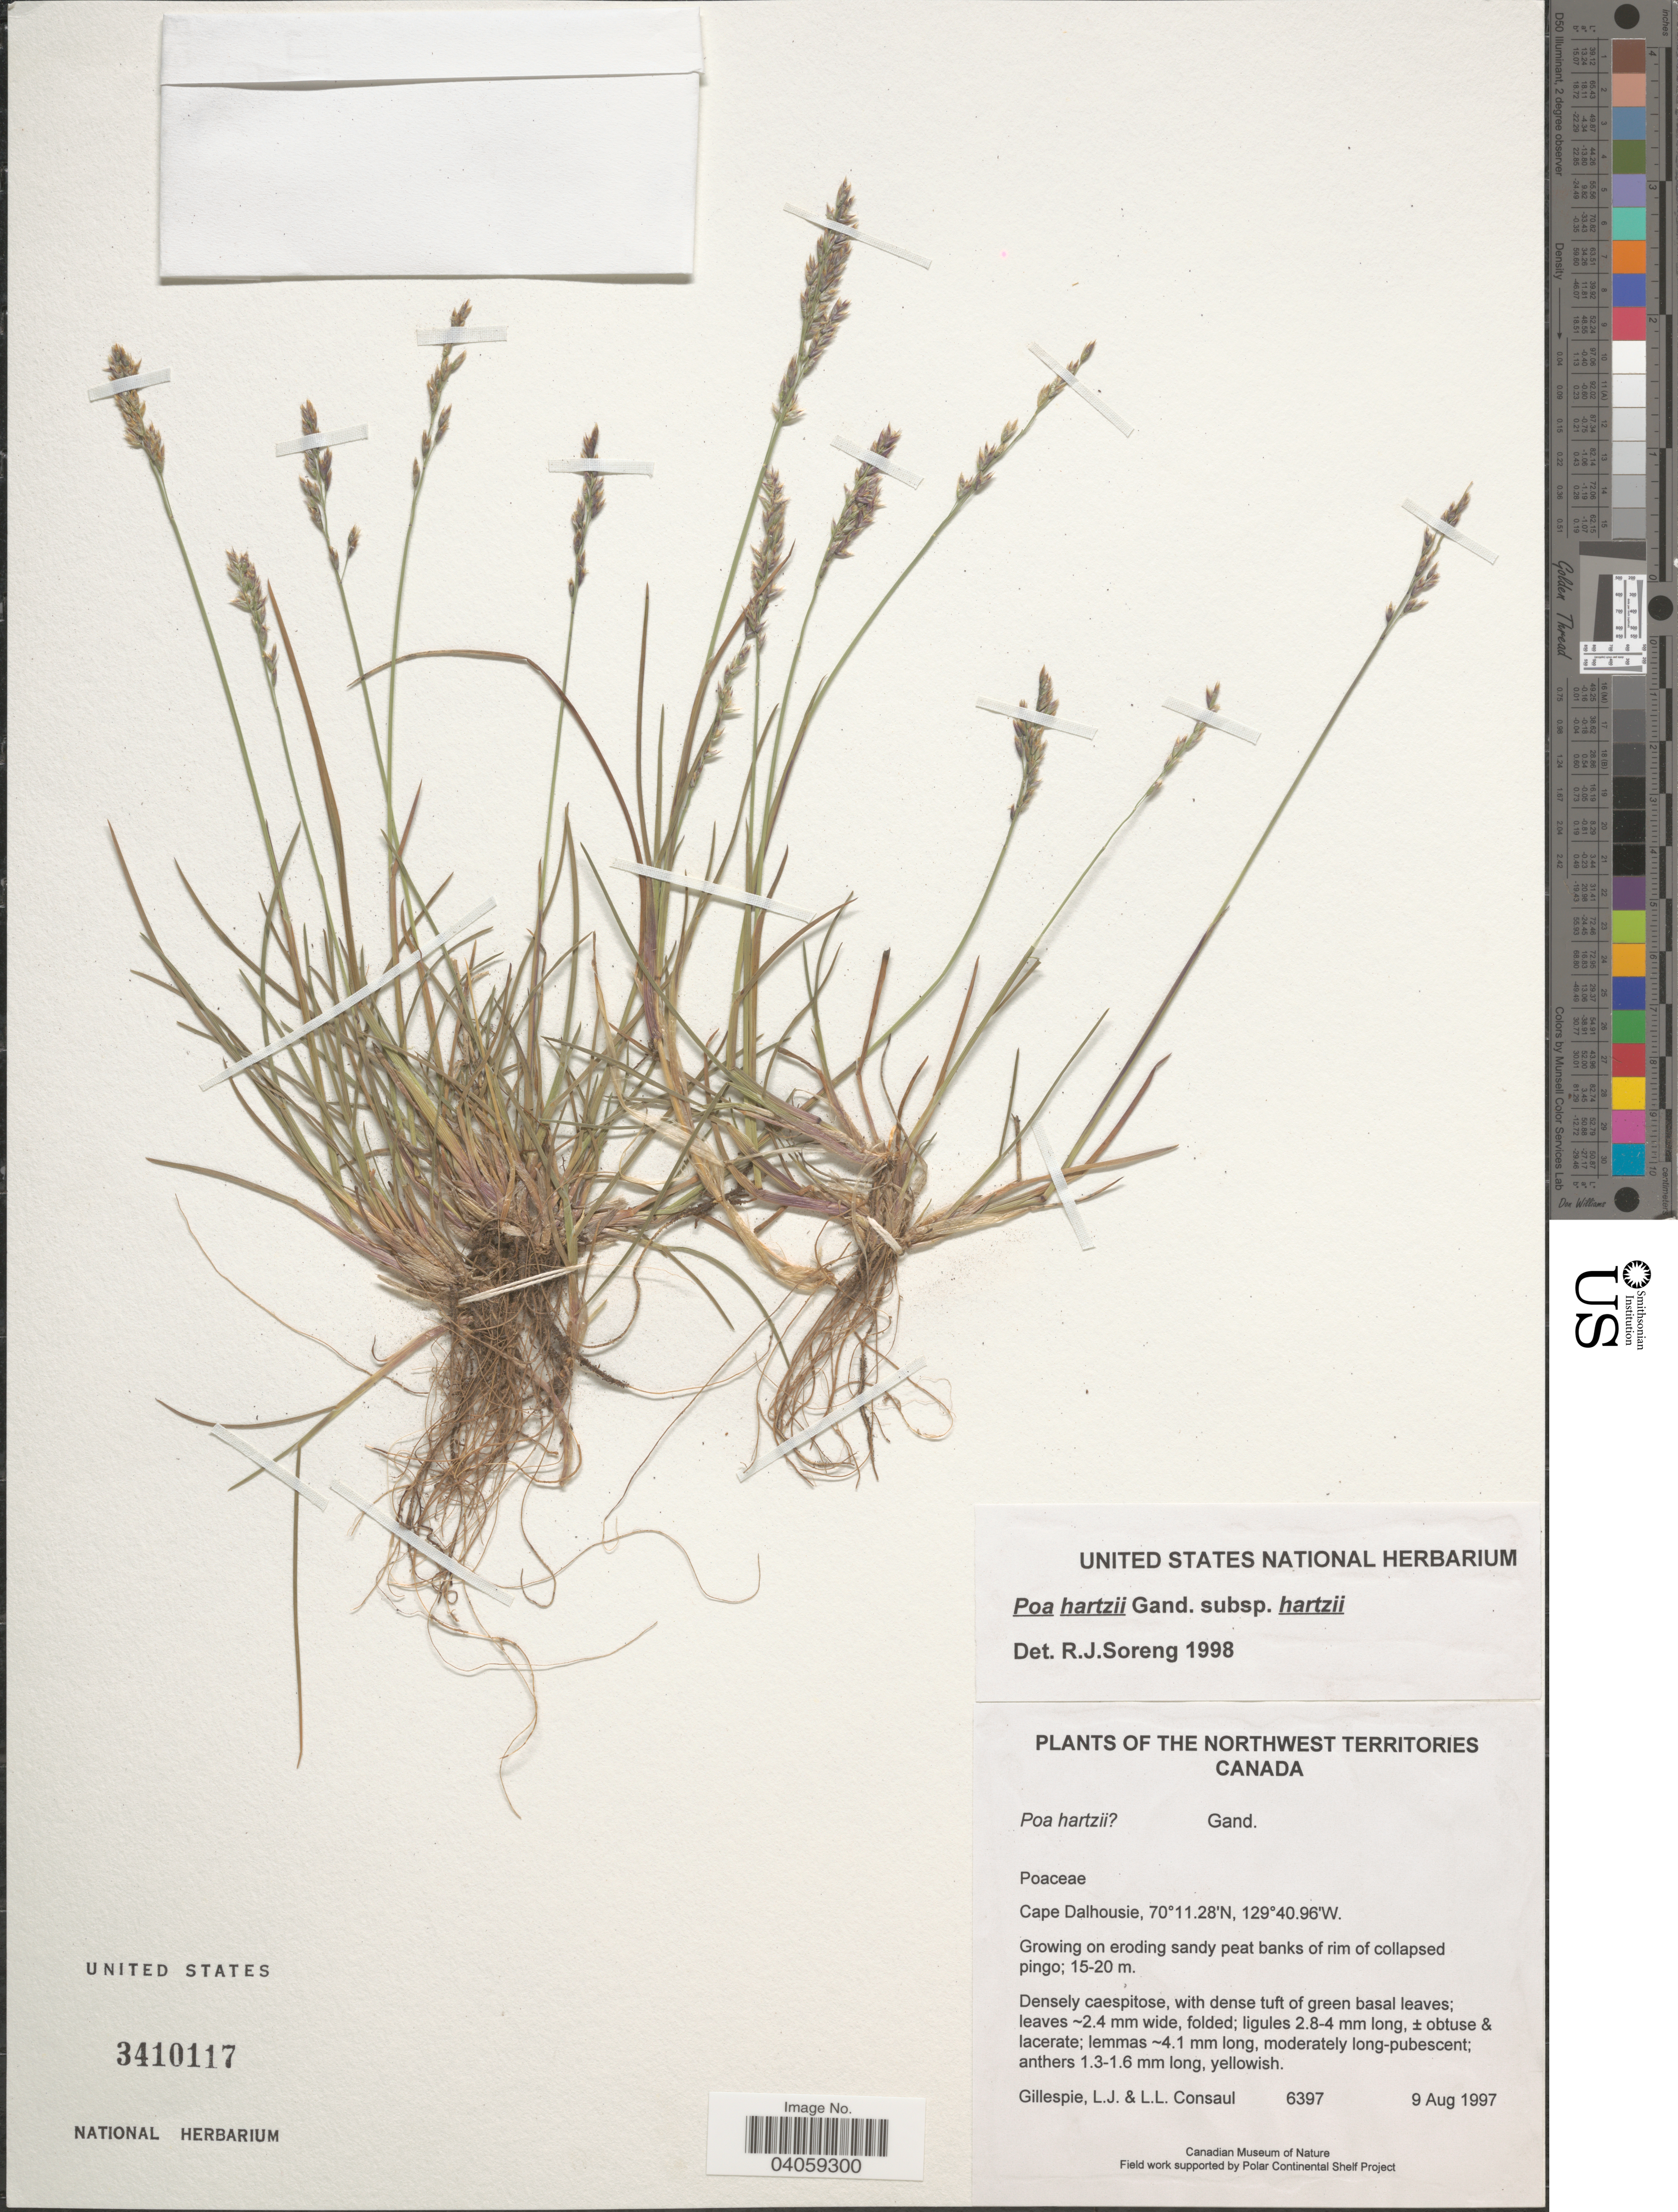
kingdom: Plantae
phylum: Tracheophyta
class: Liliopsida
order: Poales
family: Poaceae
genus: Poa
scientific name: Poa hartzii subsp. hartzii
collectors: L. Gillespie & L. Consaul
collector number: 6397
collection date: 1997-08-09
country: Canada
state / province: Northwest Territories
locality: Cape Dalhousie. On eroding sandy peat banks of rim of collapsed pingo.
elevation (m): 15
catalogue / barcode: US 3410117